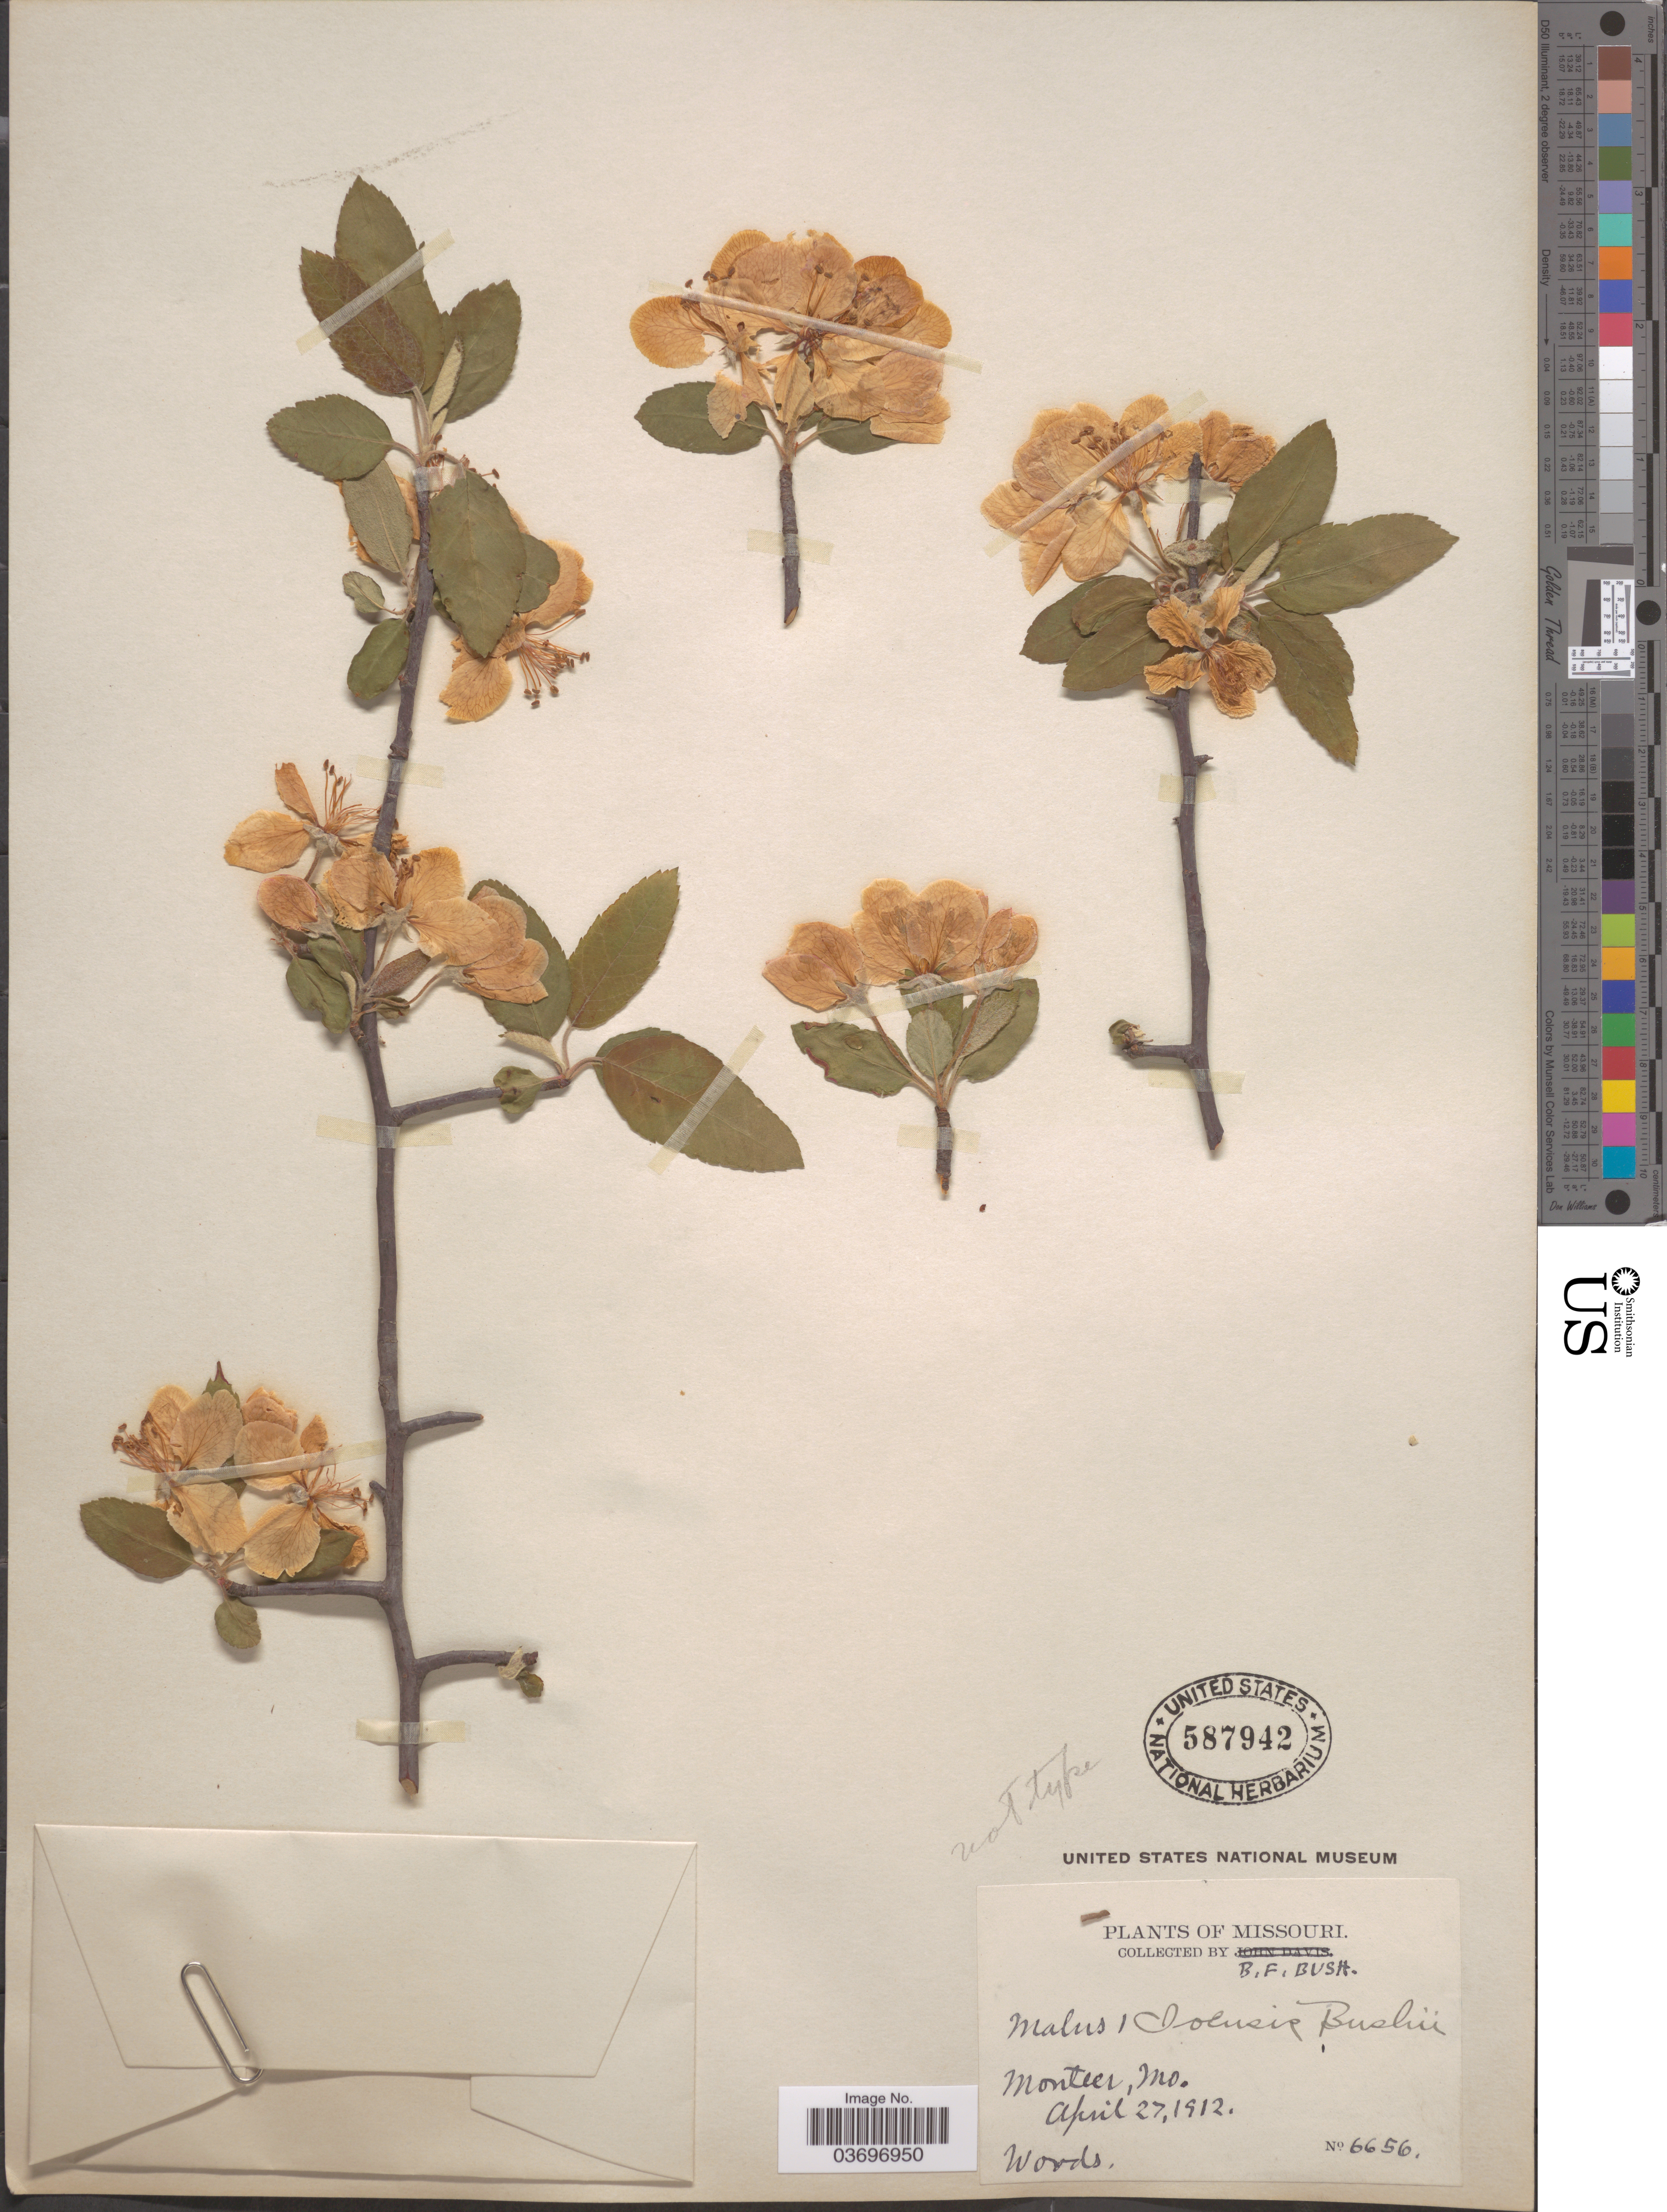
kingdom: Plantae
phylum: Tracheophyta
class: Magnoliopsida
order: Rosales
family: Rosaceae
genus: Malus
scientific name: Malus ioensis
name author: (Alph. Wood) Britton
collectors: B. F. Bush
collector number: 6656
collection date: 1912-04-27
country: United States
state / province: Missouri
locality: Monteer.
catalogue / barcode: US 587942